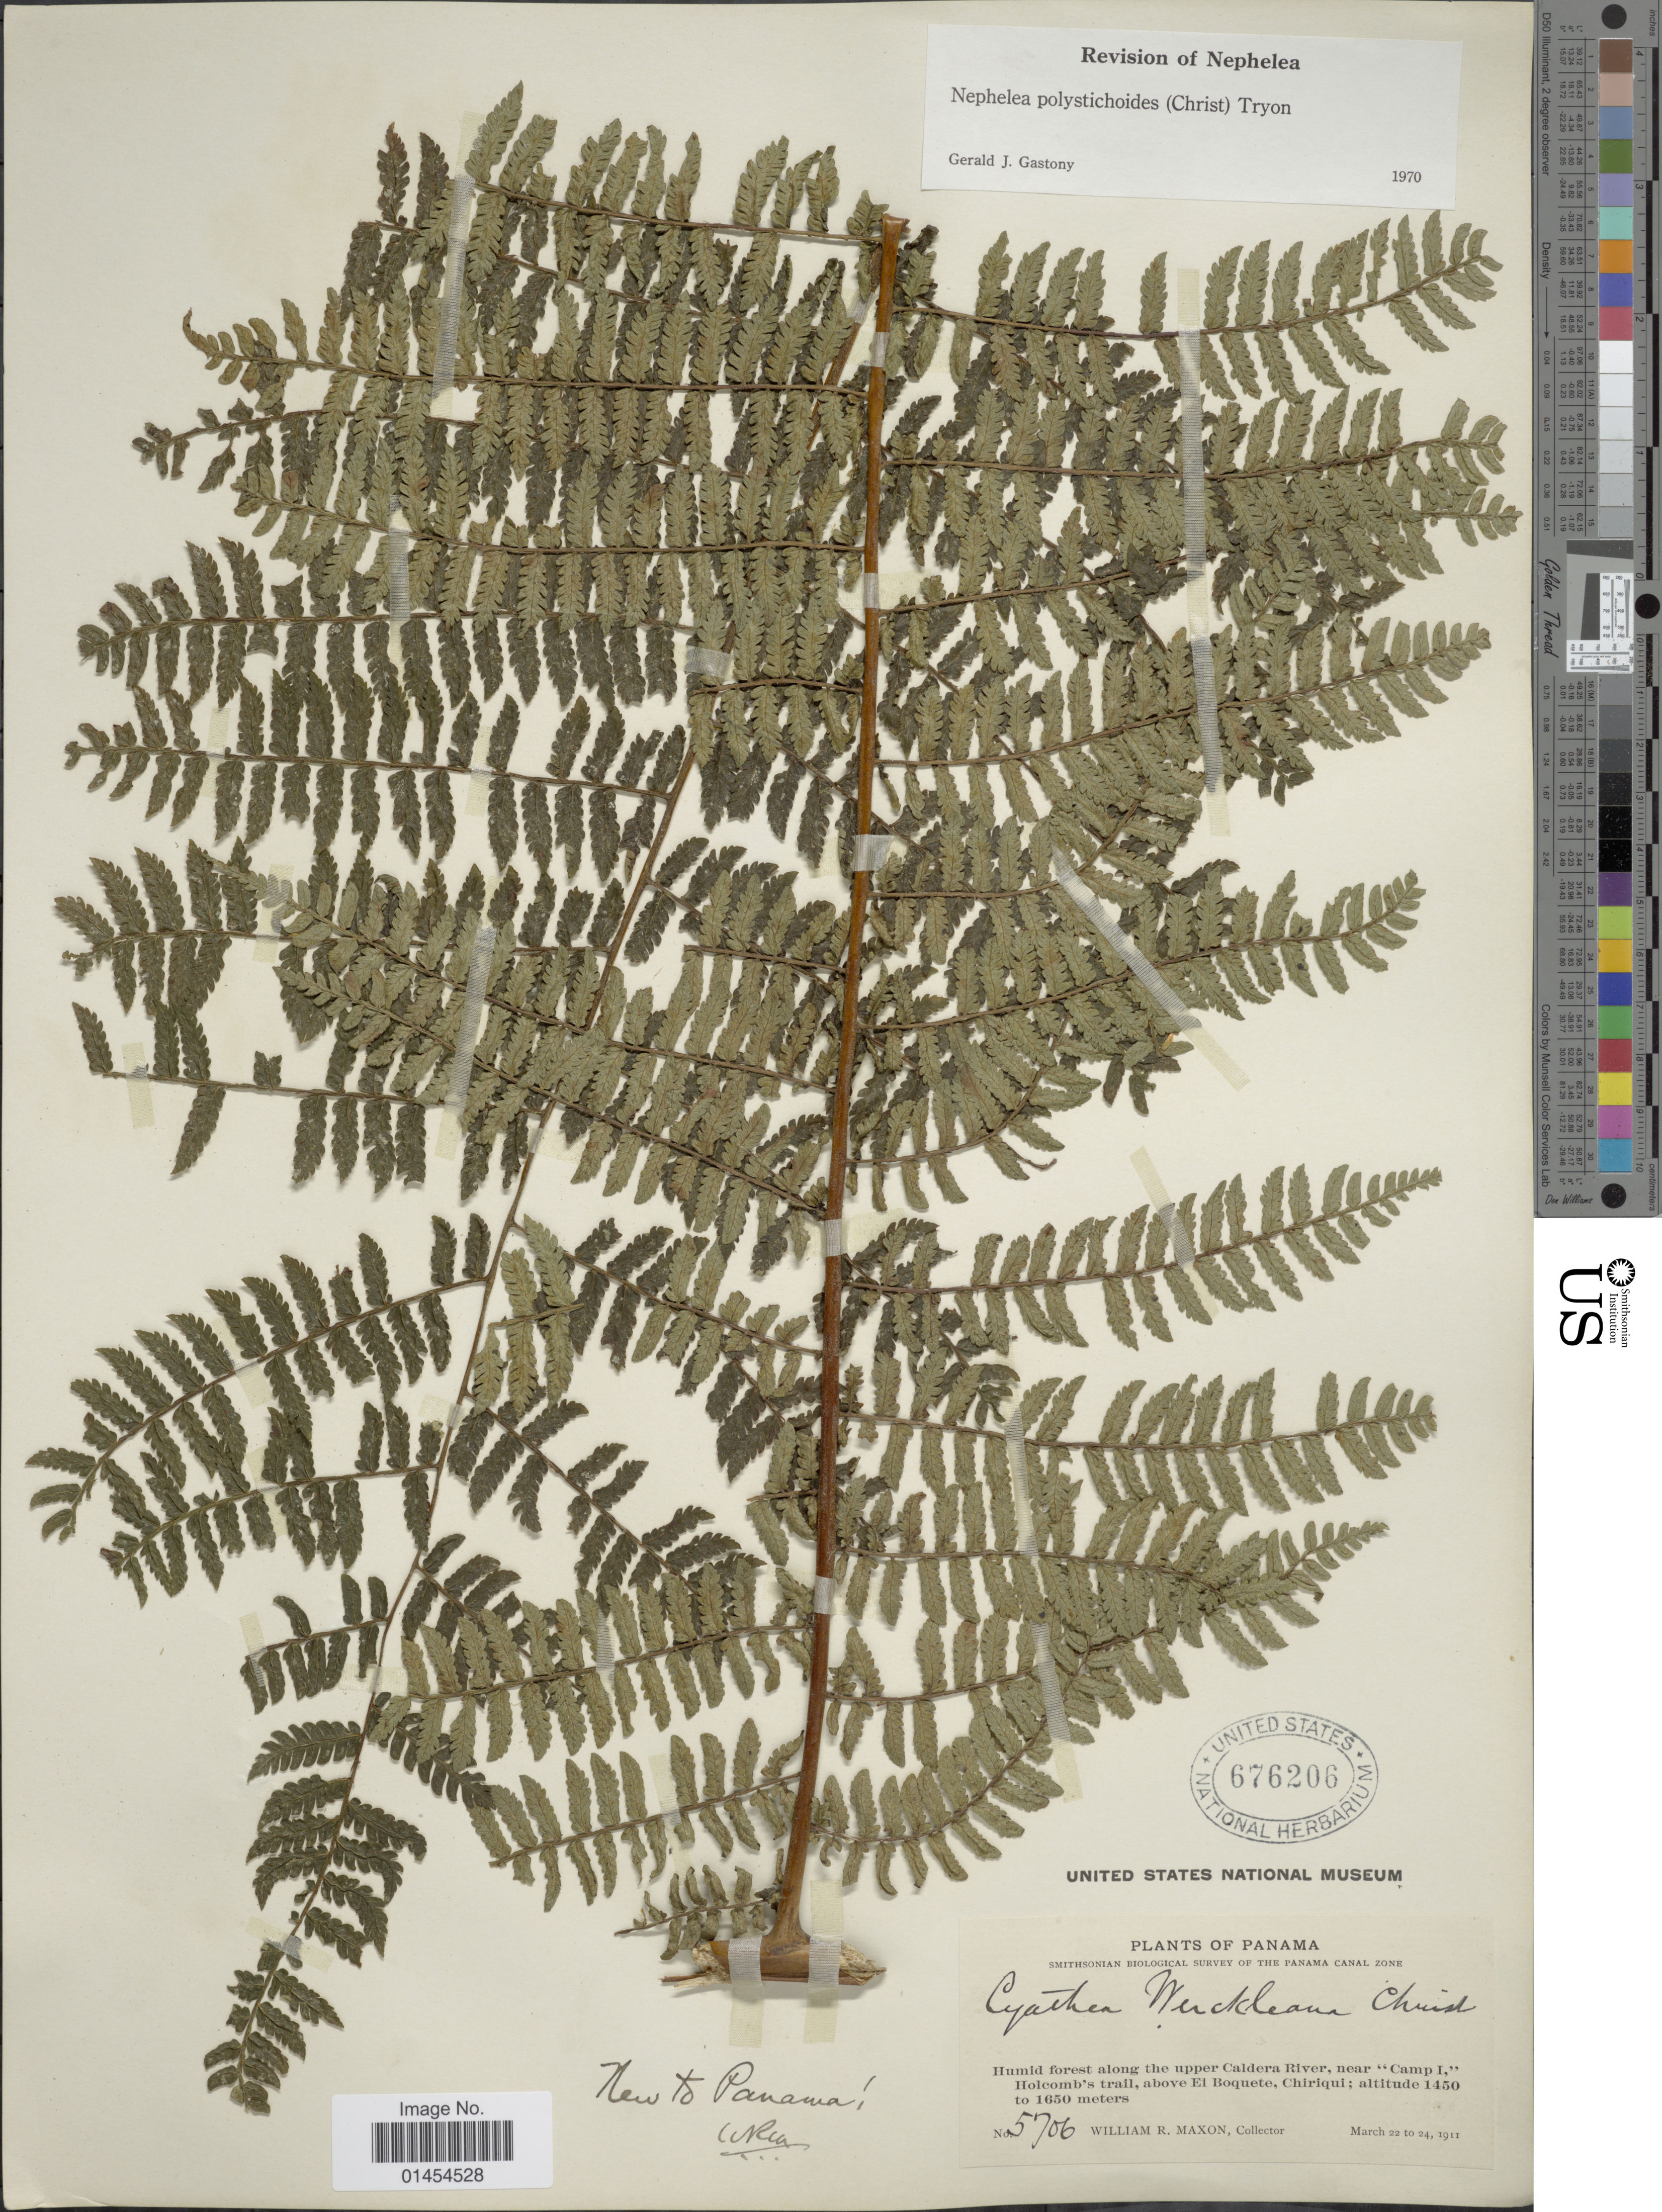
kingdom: Plantae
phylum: Tracheophyta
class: Polypodiopsida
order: Cyatheales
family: Cyatheaceae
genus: Alsophila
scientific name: Alsophila polystichoides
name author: Christ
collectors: W. R. Maxon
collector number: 5706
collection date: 1911-03-22/1911-03-24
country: Panama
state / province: Chiriqui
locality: Humid forest along the upper Caldera River, near "Camp I", Holcomb's trail, above El Boquete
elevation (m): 1450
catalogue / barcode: US 676206